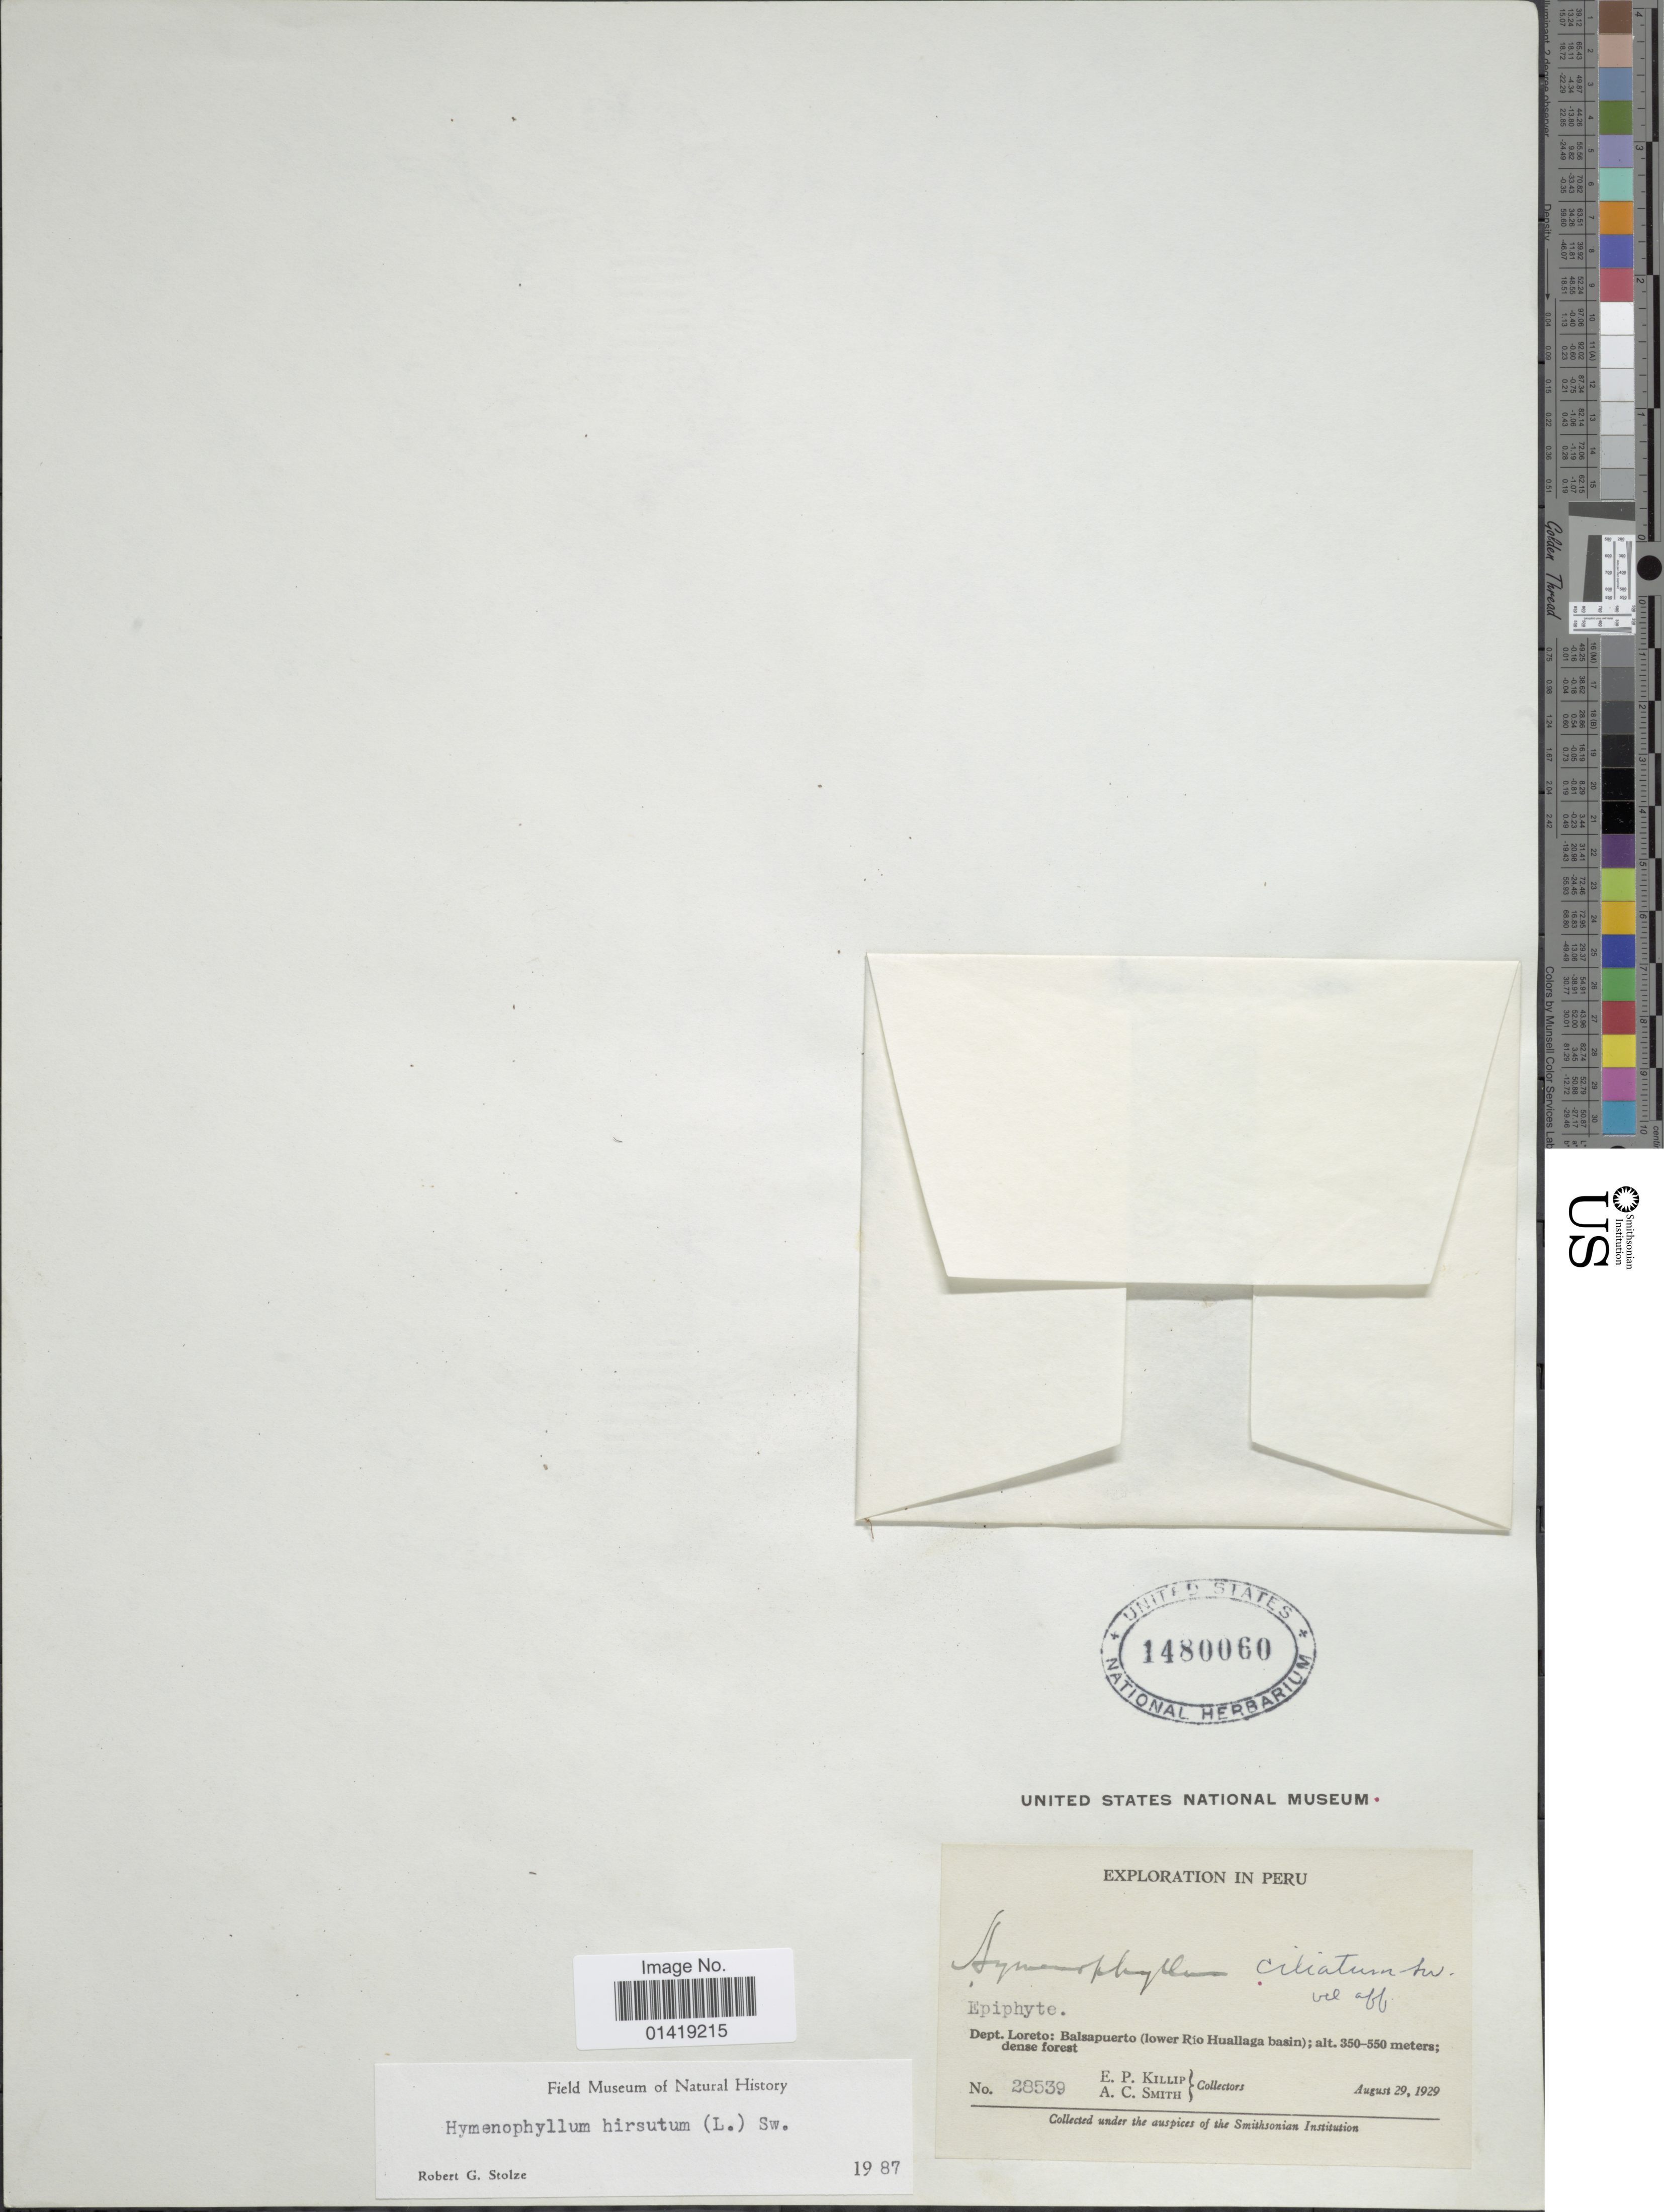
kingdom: Plantae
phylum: Tracheophyta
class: Polypodiopsida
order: Hymenophyllales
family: Hymenophyllaceae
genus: Hymenophyllum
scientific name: Hymenophyllum hirsutum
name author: (L.) Sw.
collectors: E. P. Killip & A. C. Smith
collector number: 28539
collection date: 1929-08-29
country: Peru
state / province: Loreto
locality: Dept. Loreto Blasapuerte lower Rio Huallaga basin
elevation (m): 350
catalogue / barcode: US 1480060